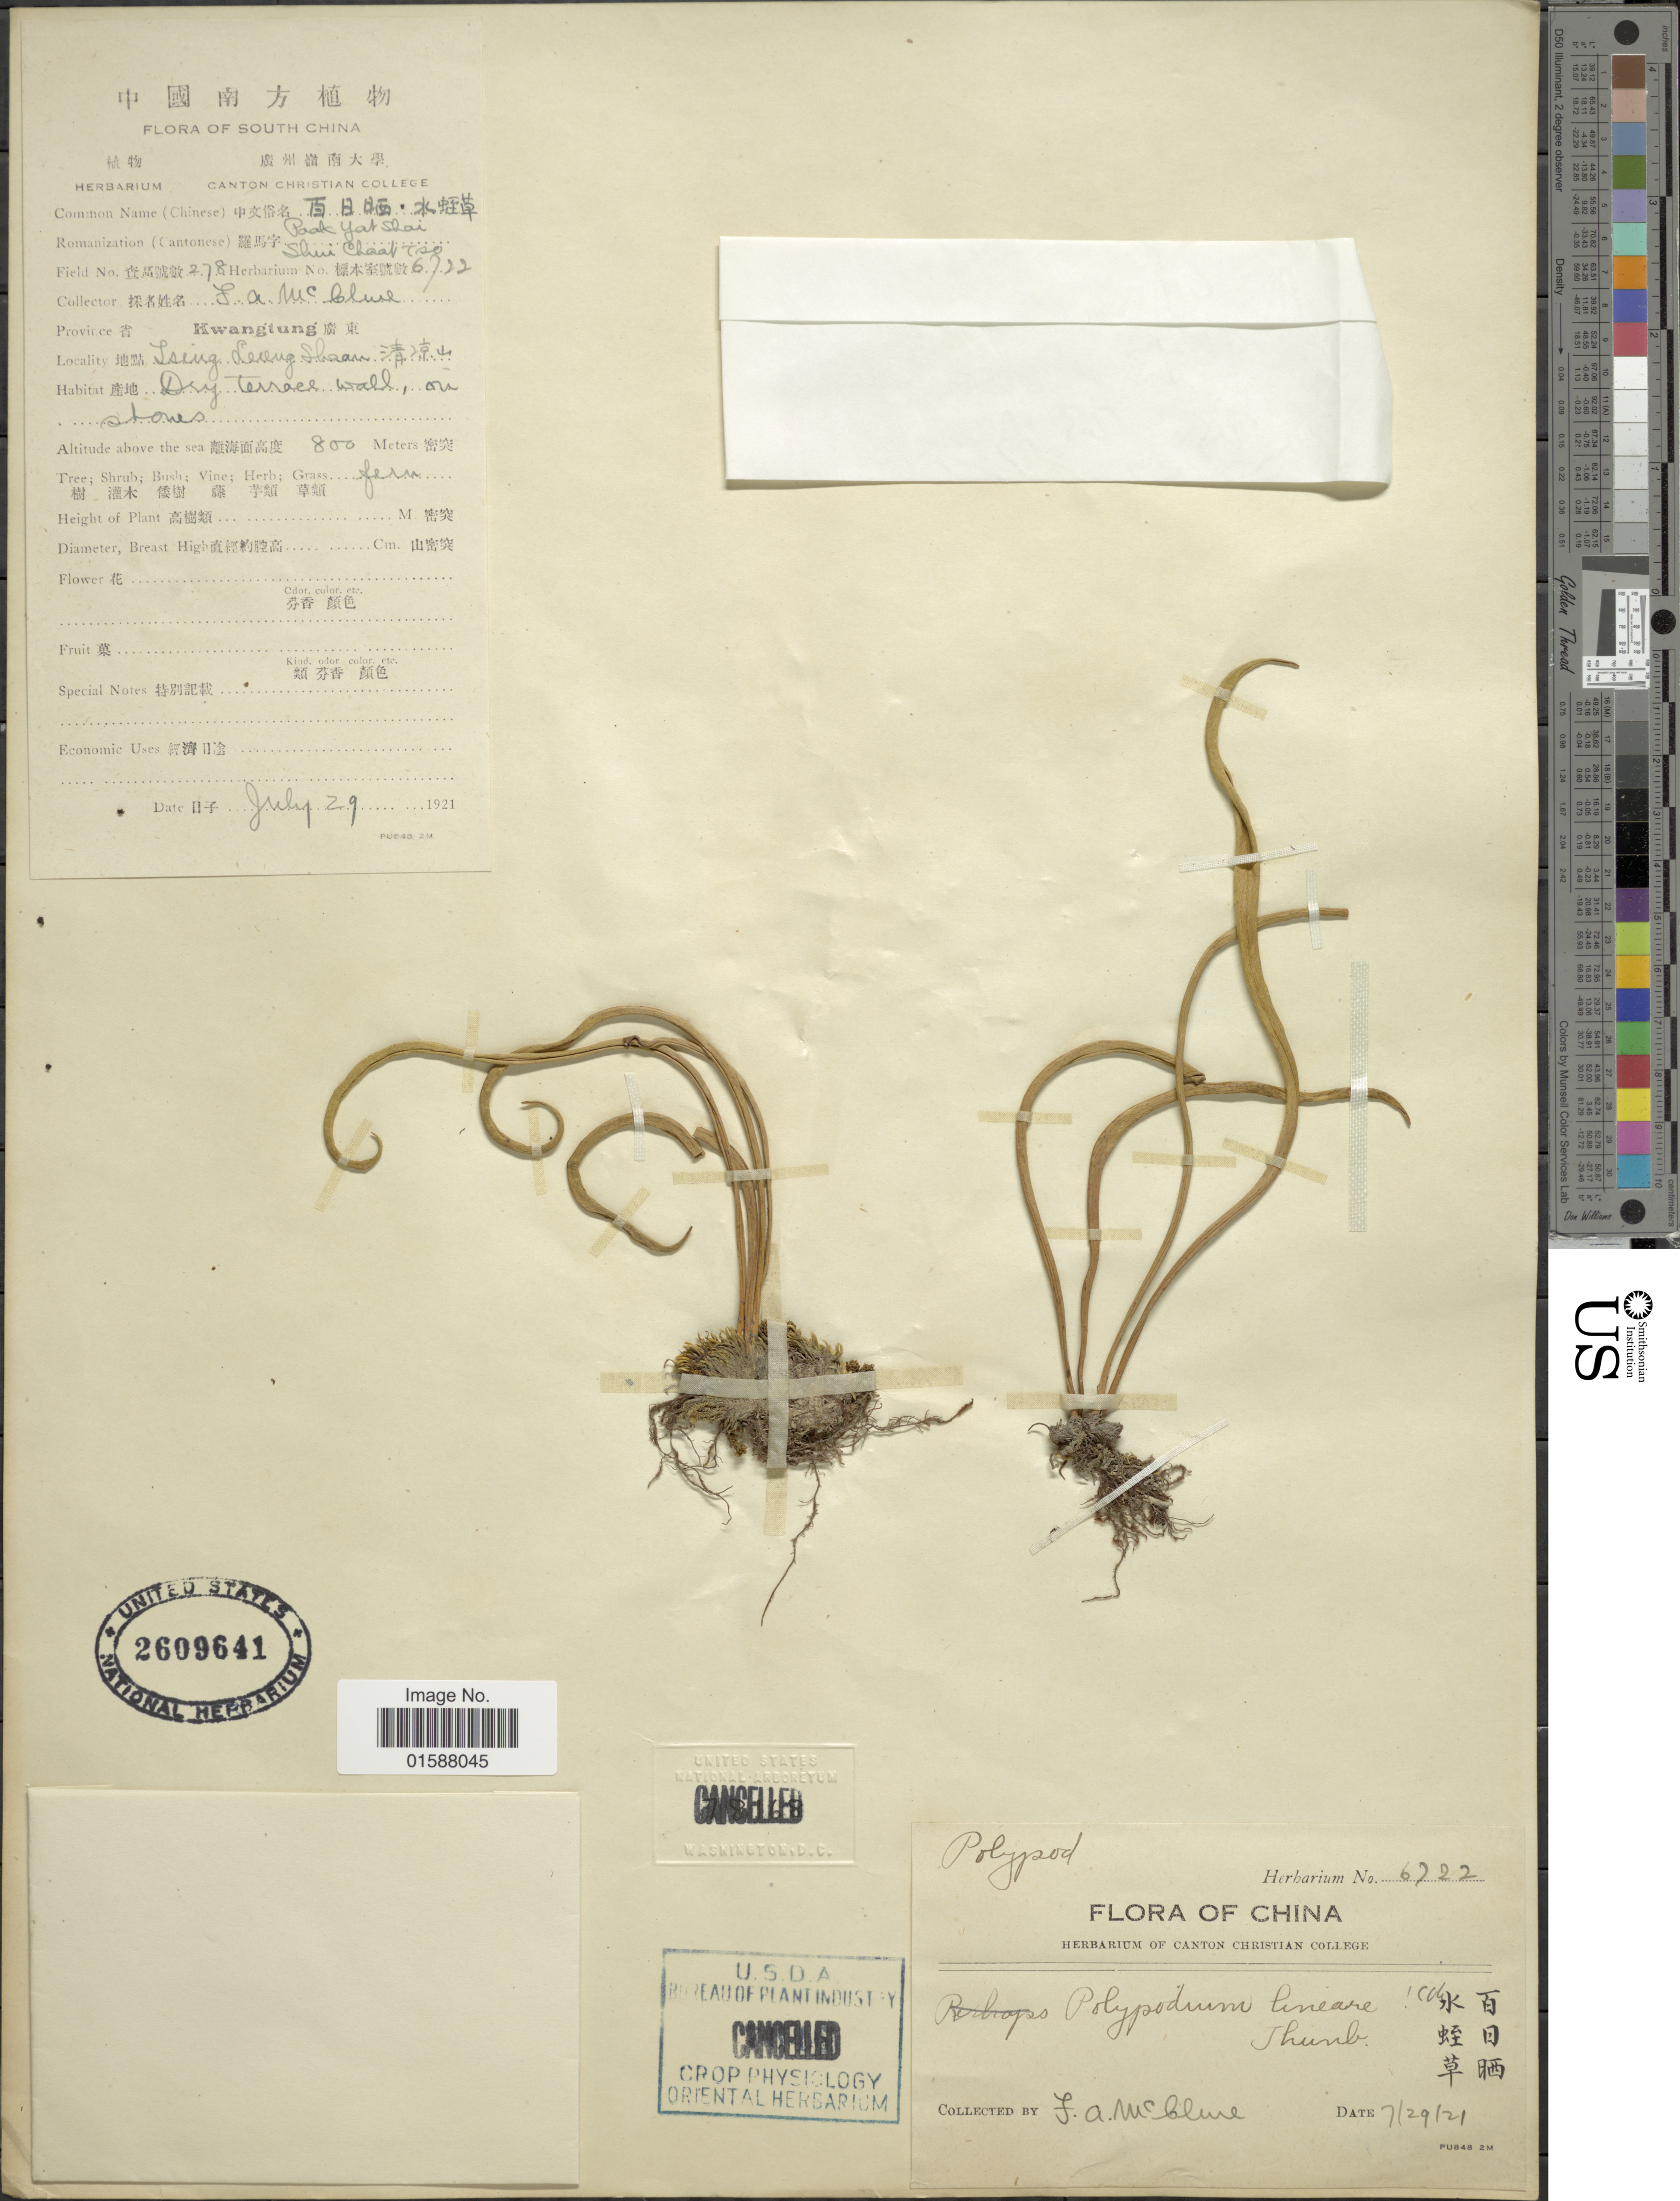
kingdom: Plantae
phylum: Tracheophyta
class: Polypodiopsida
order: Polypodiales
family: Polypodiaceae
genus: Lepisorus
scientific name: Lepisorus thunbergianus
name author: (Kaulf.) Ching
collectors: F. A. McClure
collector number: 278/6722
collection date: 1921-07-29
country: China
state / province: Guangdong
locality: South China. Kwangtung. Tsing Leung Shaan [interpreted]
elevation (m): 800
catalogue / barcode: US 2609641